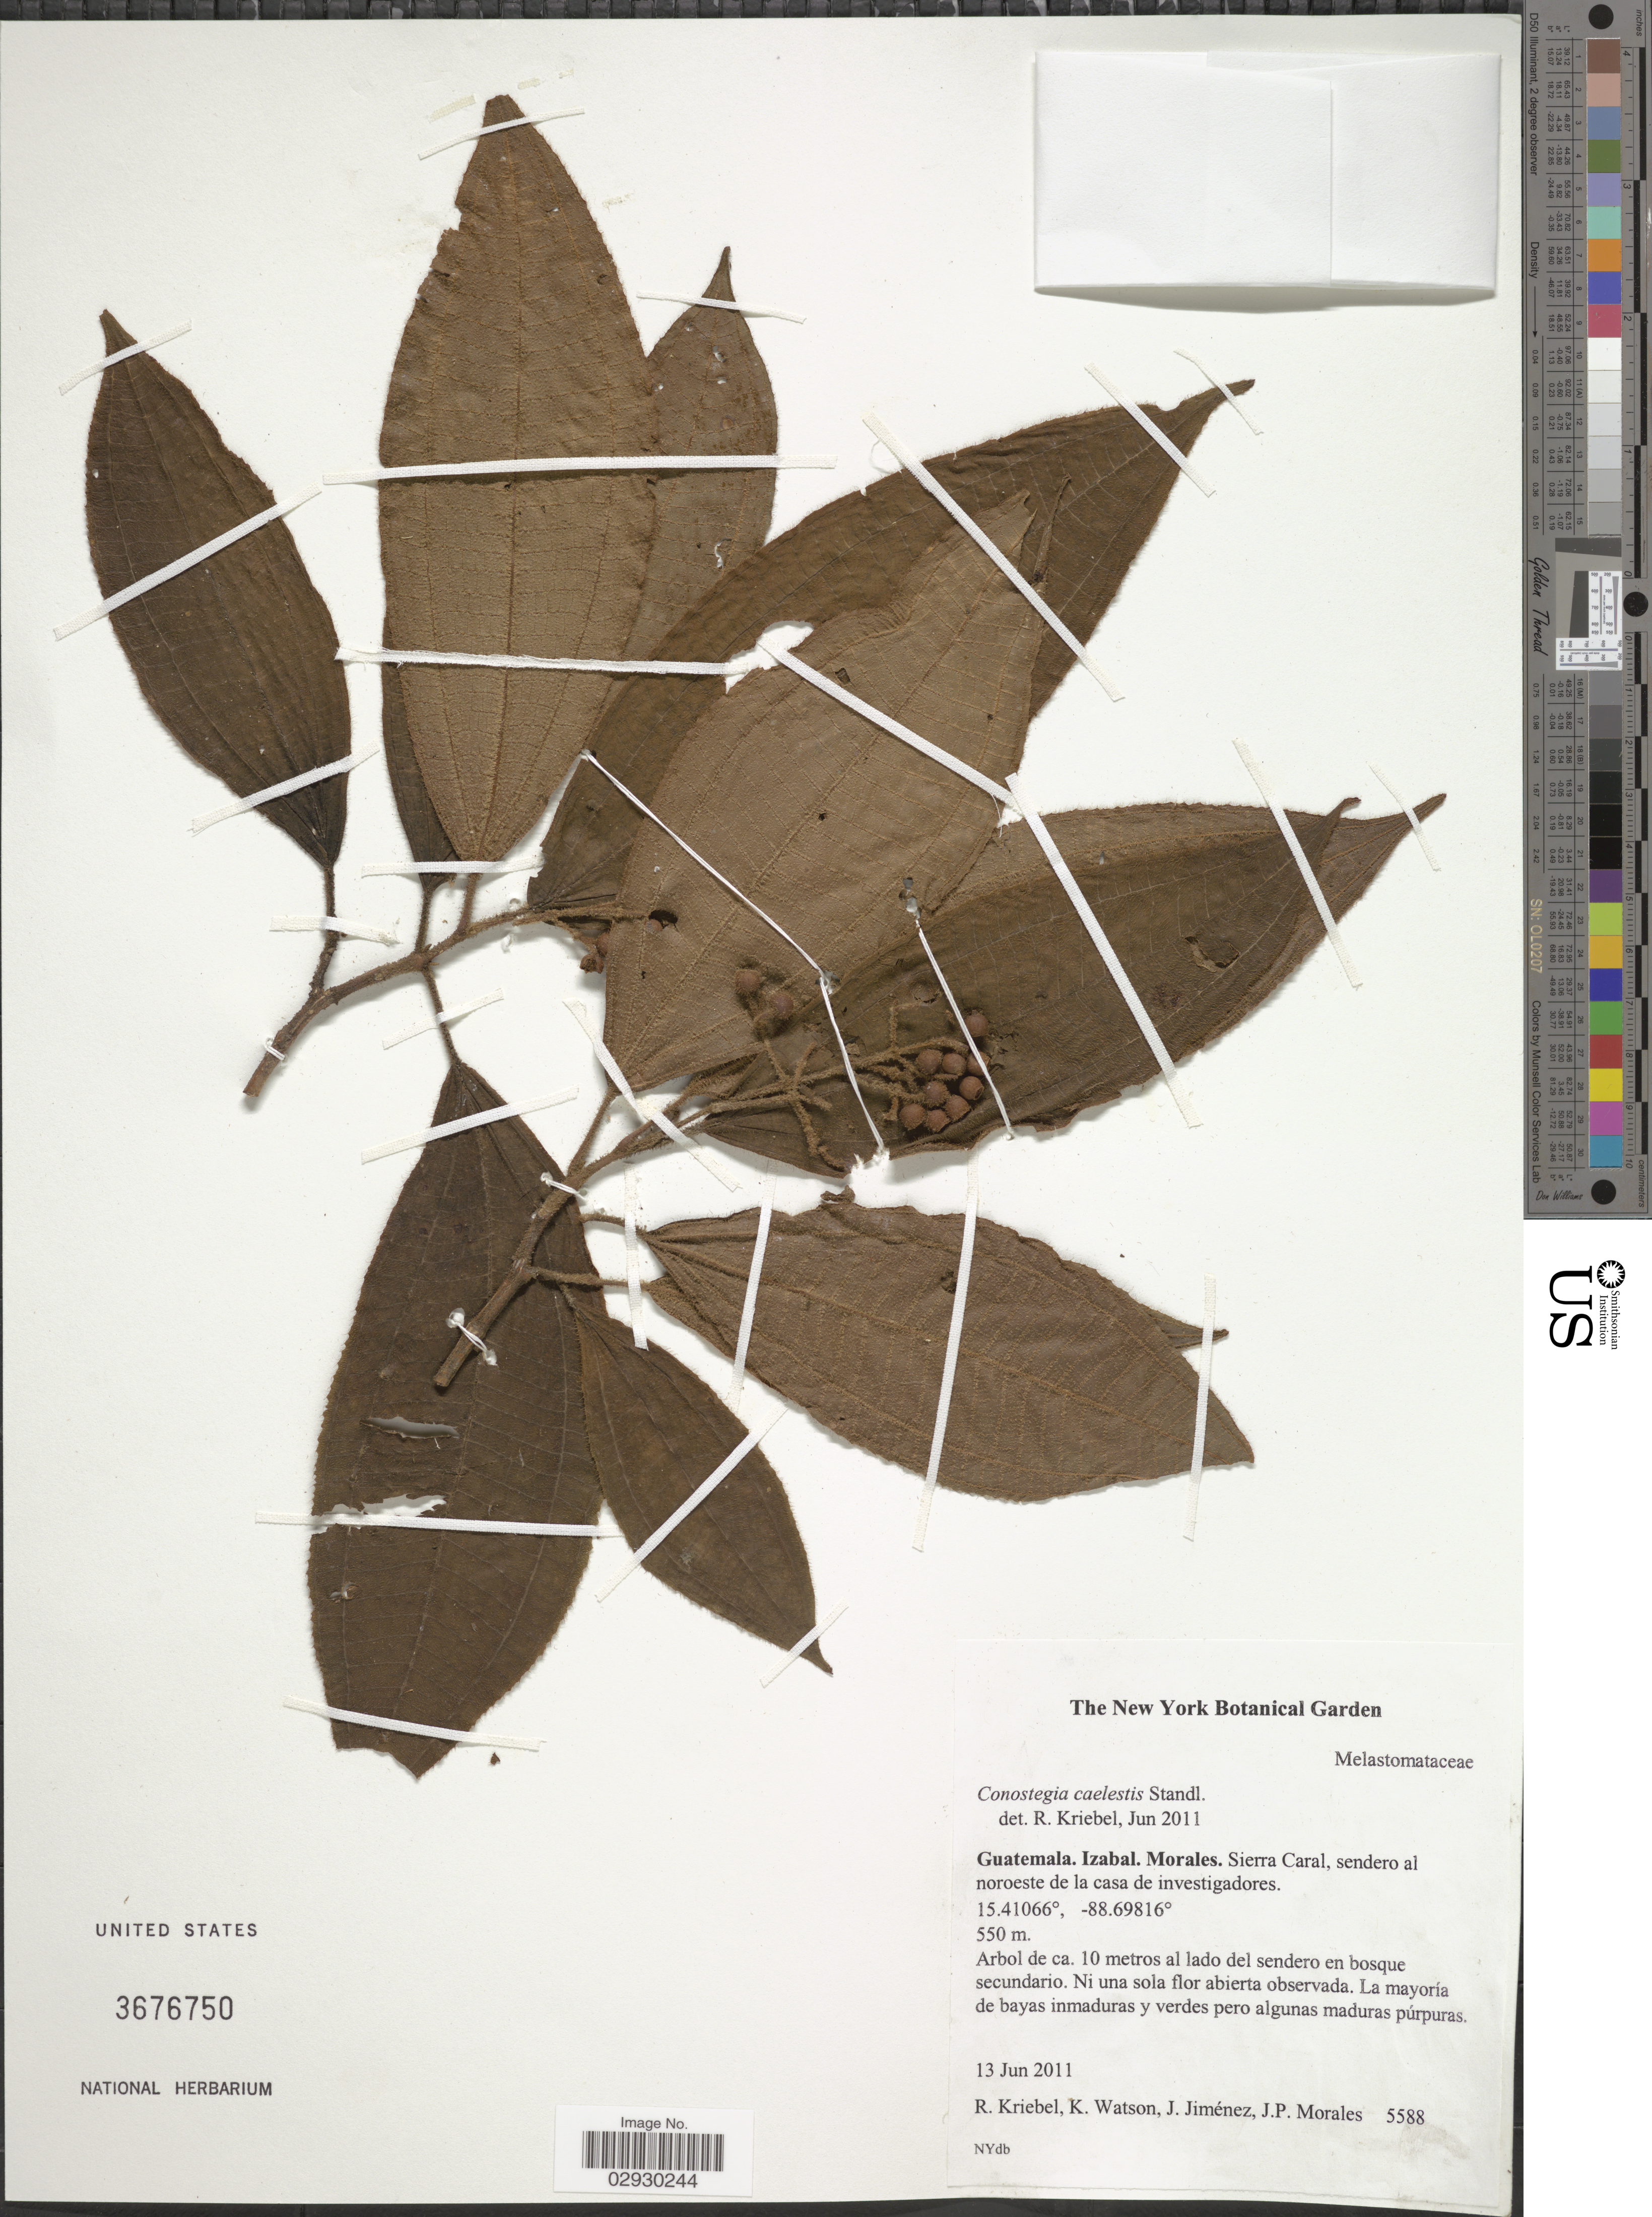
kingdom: Plantae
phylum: Tracheophyta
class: Magnoliopsida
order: Myrtales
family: Melastomataceae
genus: Conostegia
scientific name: Conostegia caelestis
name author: Standl.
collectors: R. Kriebel, K. Watson, J. Jiménez Ramírez & J. Morales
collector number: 5588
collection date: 2011-06-13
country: Guatemala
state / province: Izabal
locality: Morales. Sierra Caral, sendero al noroeste de la casa de investigadores.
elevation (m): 550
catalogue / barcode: US 3676750